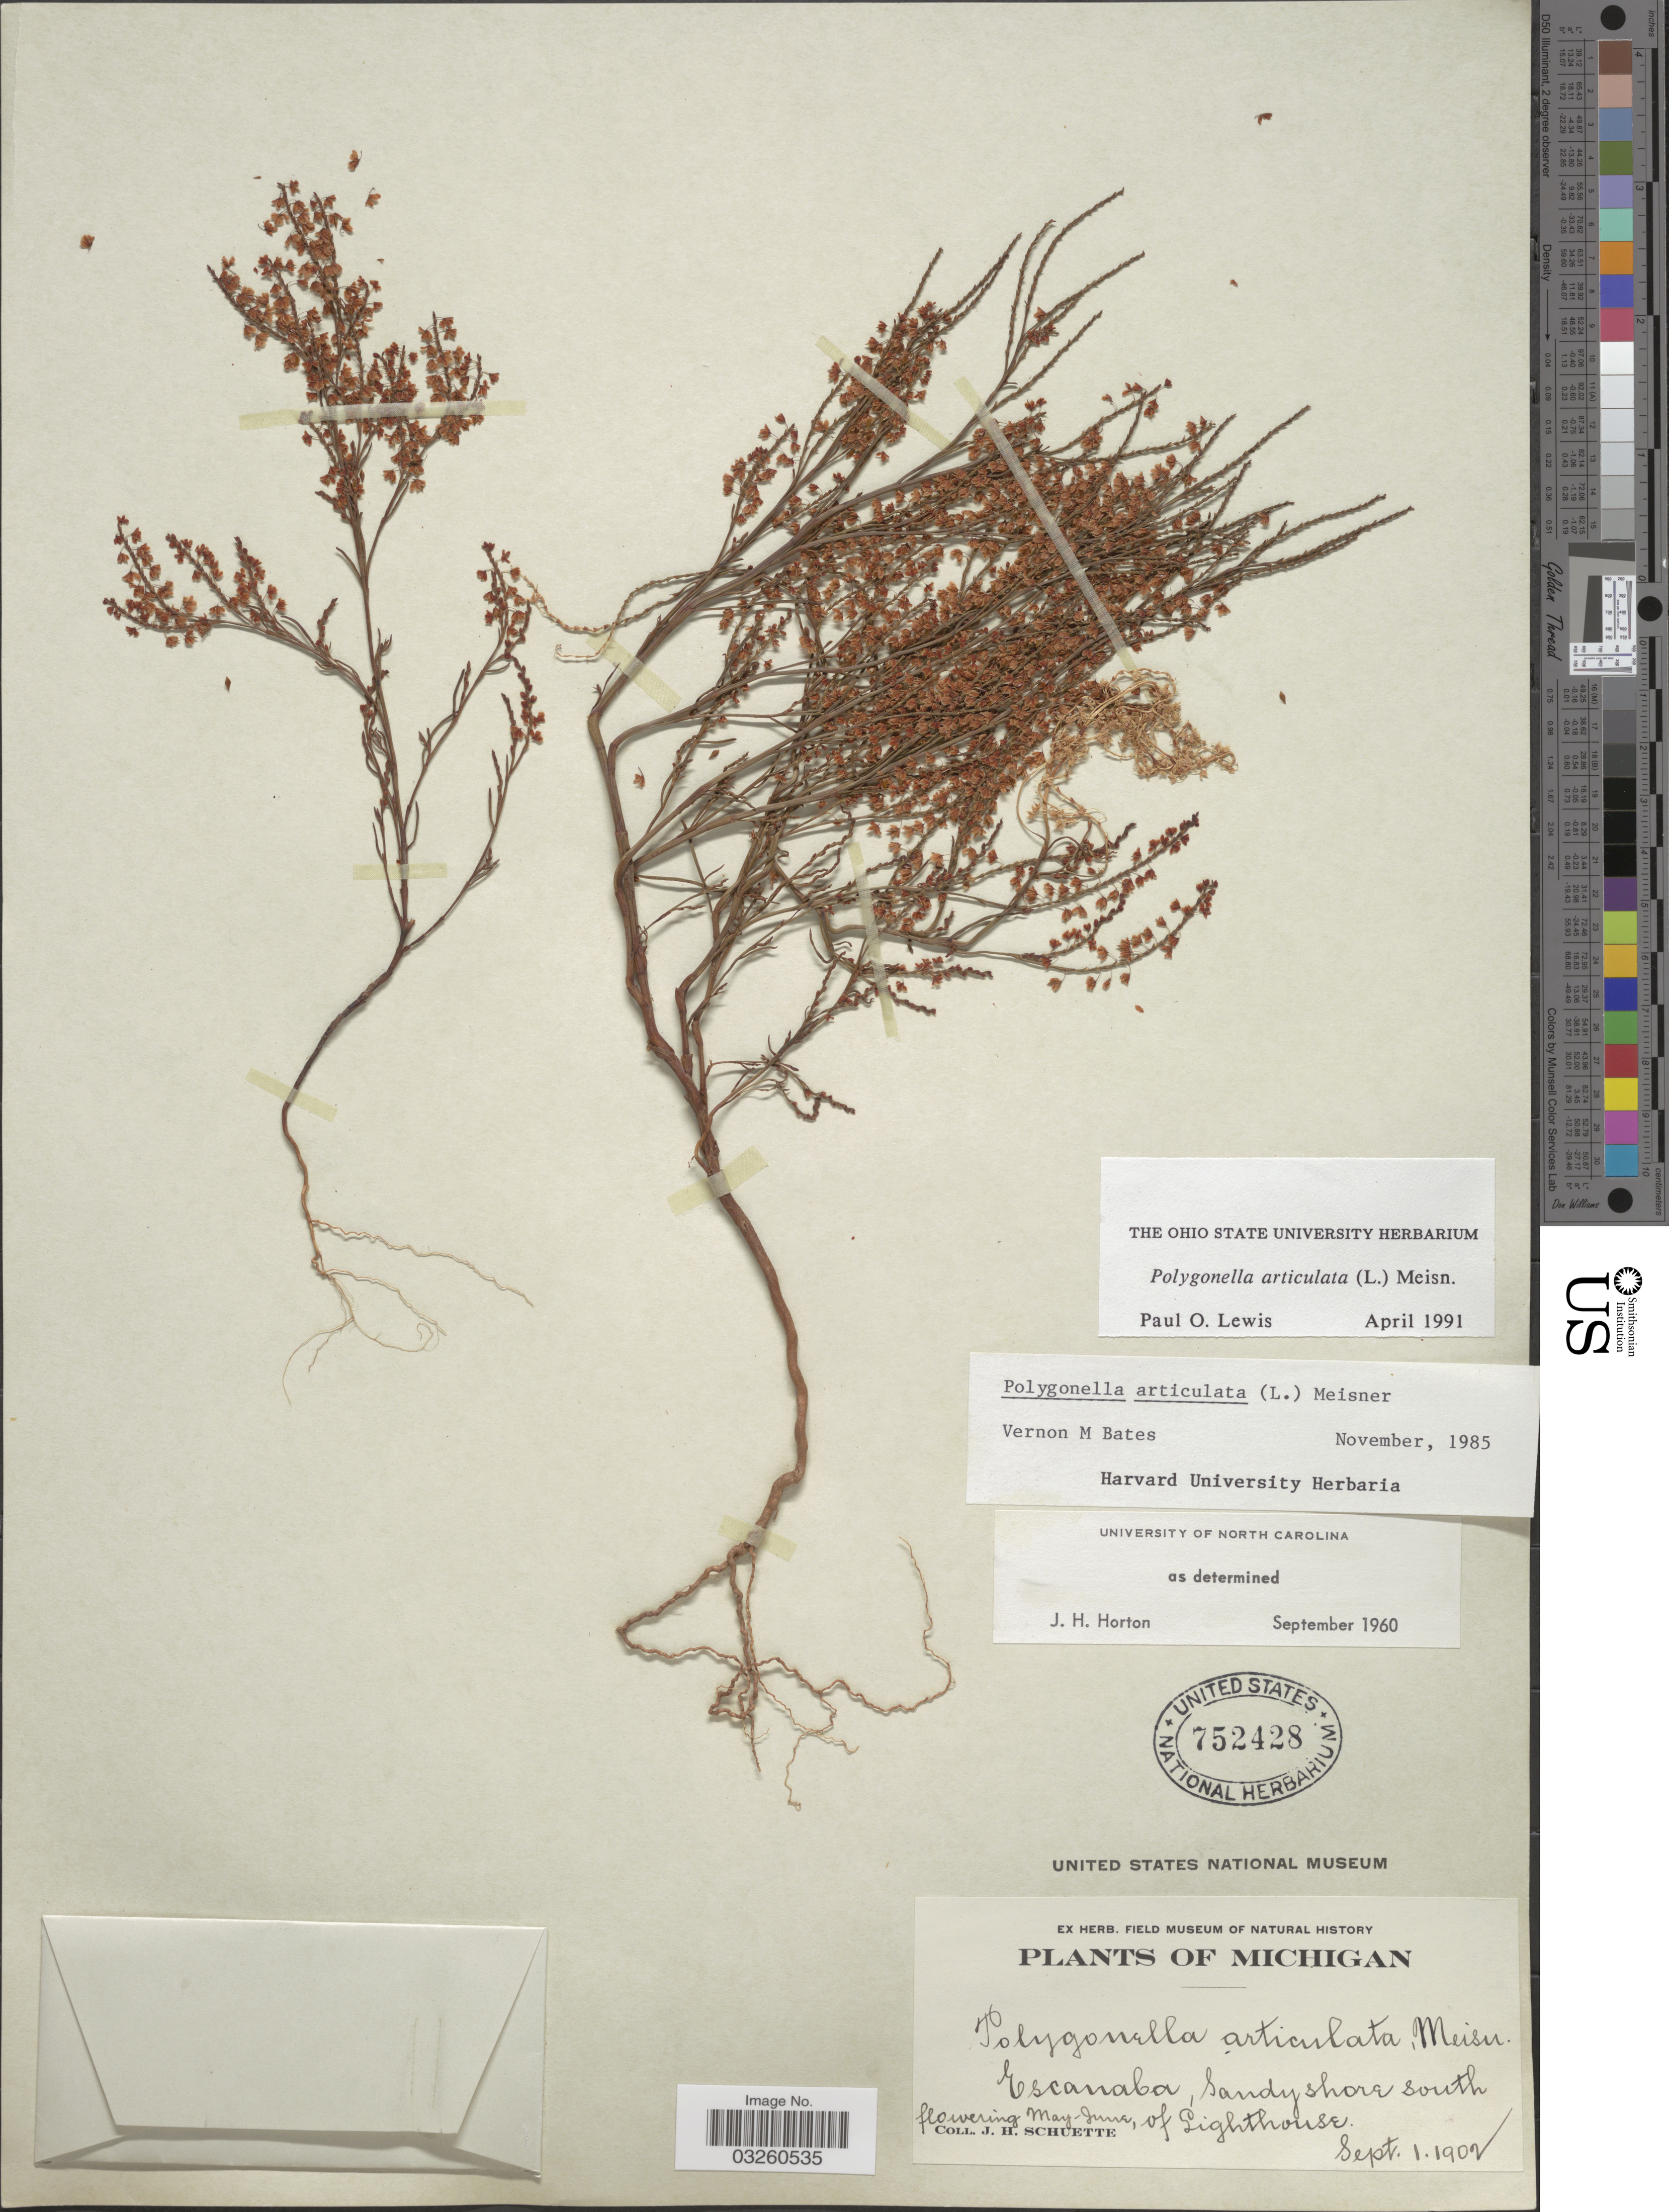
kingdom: Plantae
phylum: Tracheophyta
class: Magnoliopsida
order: Caryophyllales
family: Polygonaceae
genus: Polygonella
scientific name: Polygonella articulata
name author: (L.) Meisn.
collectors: J. H. Schuette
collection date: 1902-09-01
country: United States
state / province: Michigan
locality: Escanaba, Sandy shore South of Lighthouse.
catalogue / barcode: US 752428